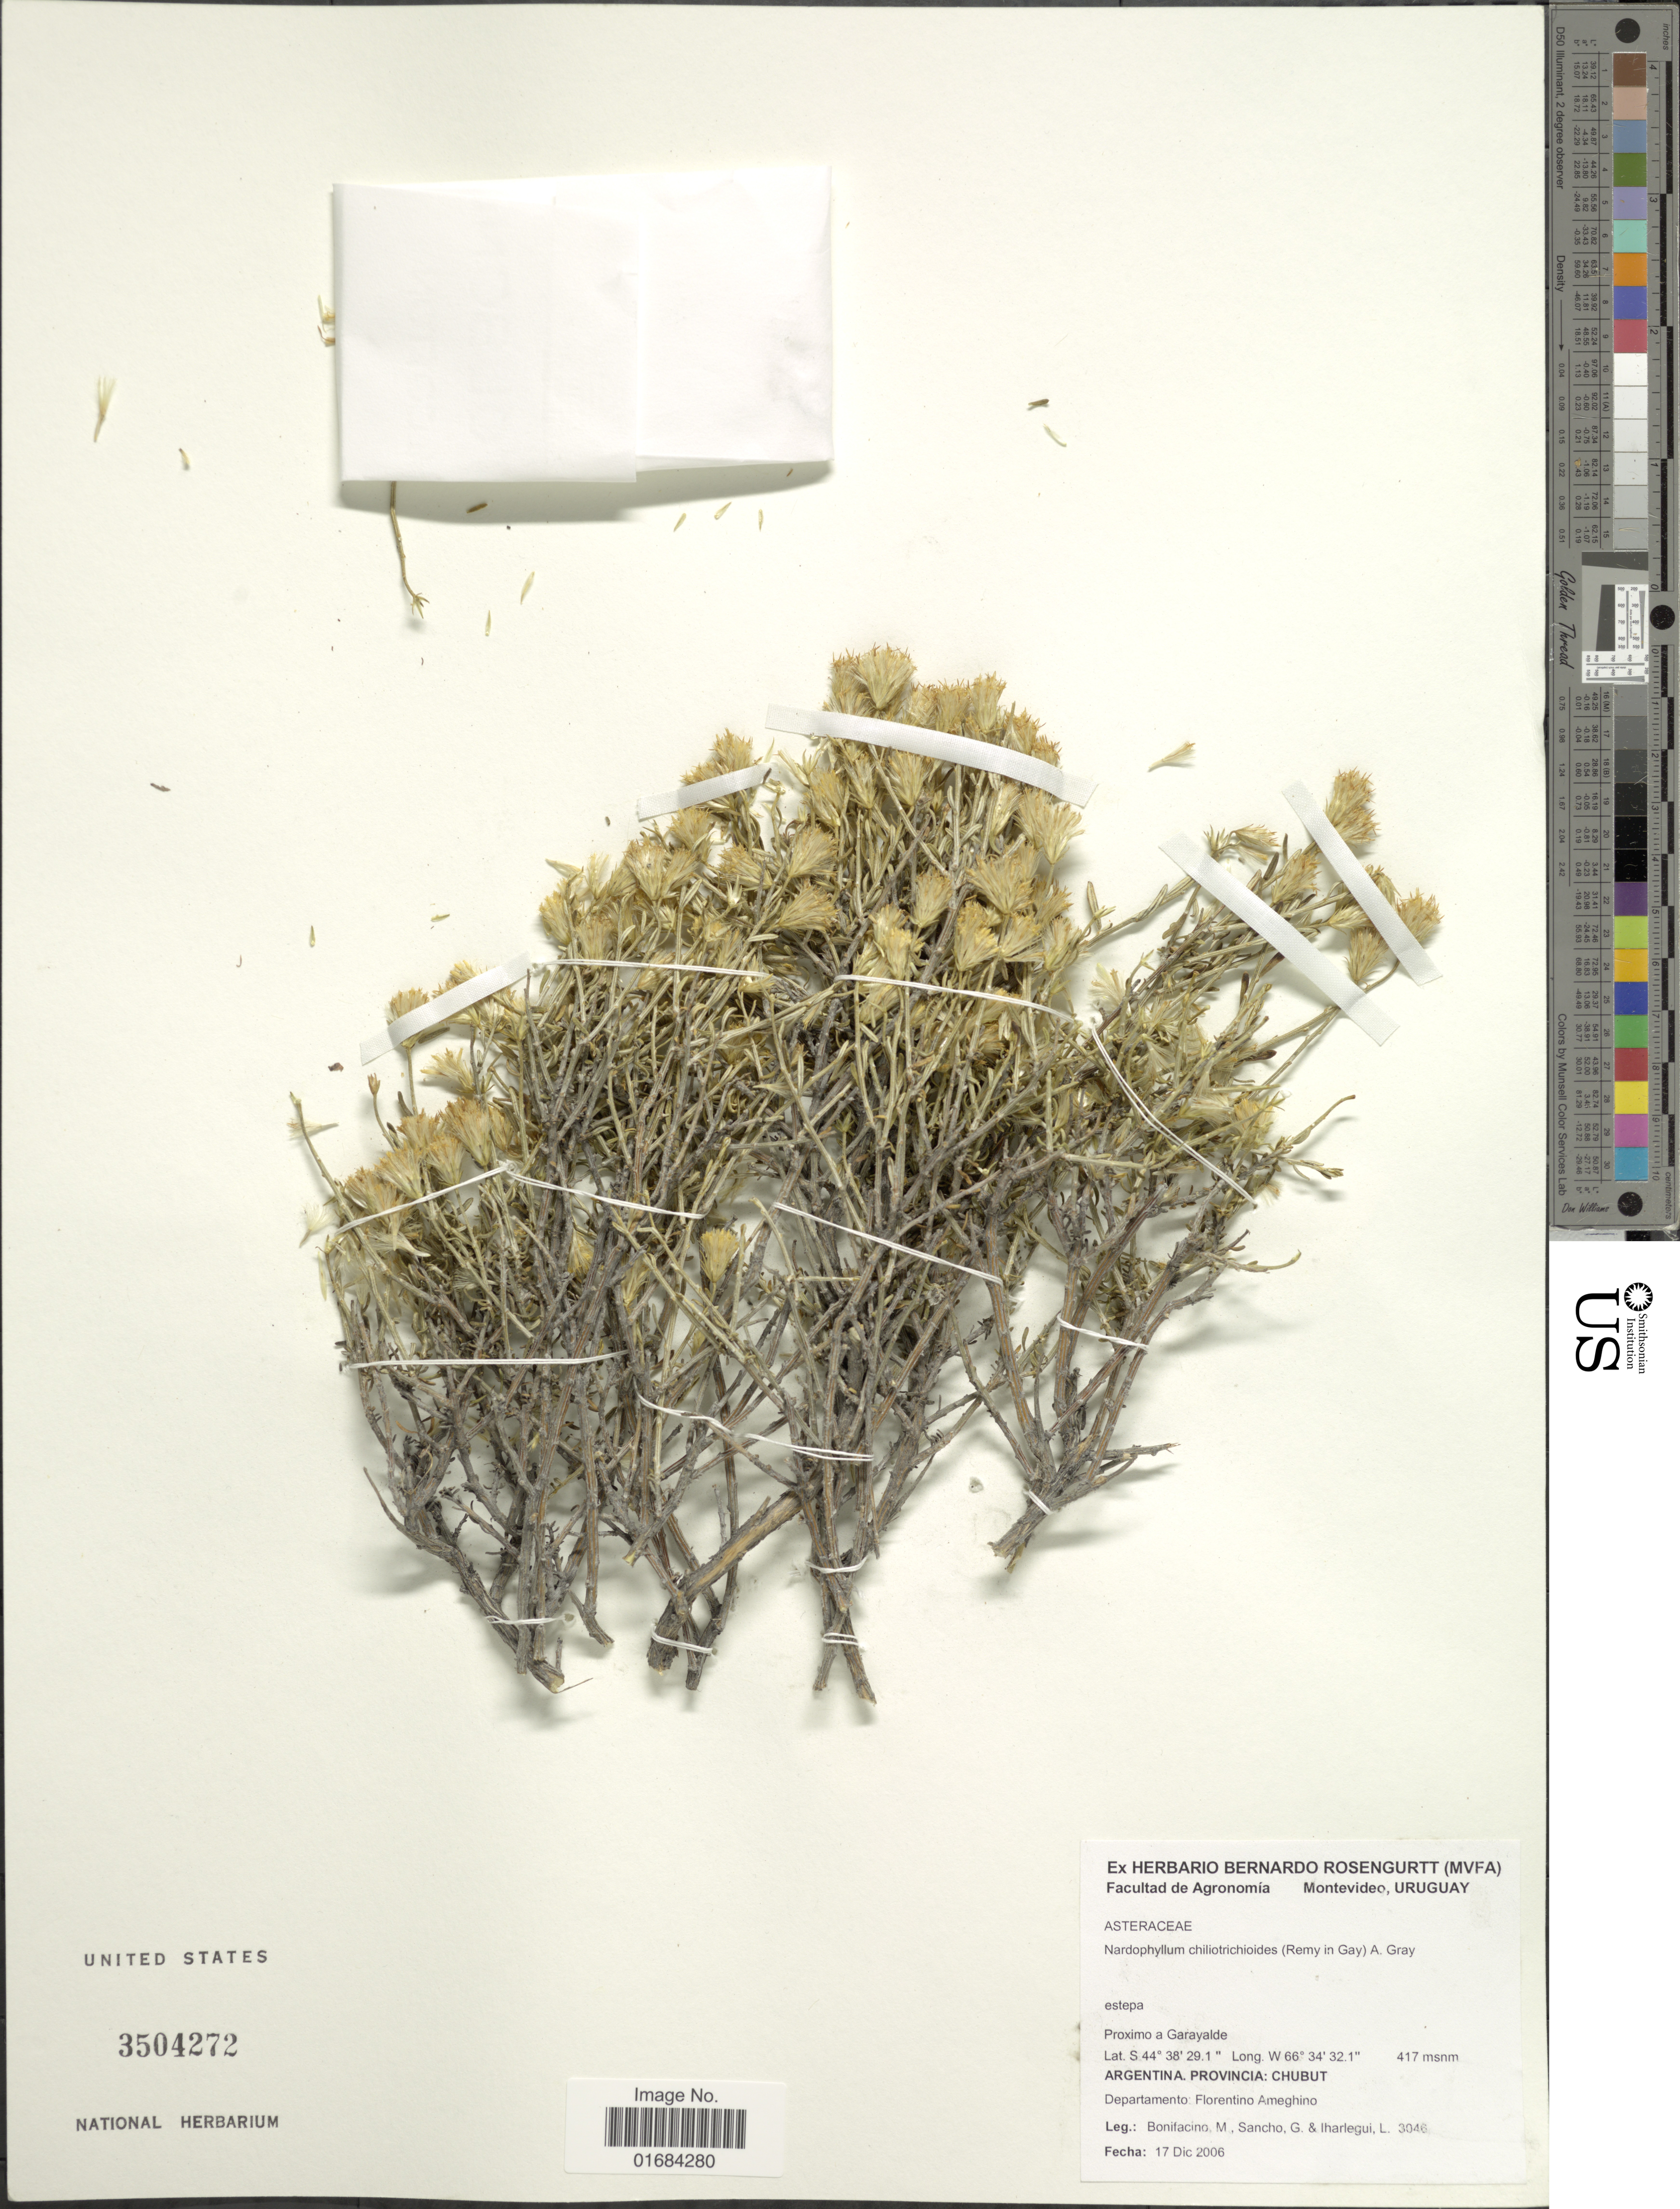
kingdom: Plantae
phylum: Tracheophyta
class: Magnoliopsida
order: Asterales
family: Asteraceae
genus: Nardophyllum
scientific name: Nardophyllum chiliotrichoides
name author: (J. Rémy) A. Gray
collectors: M. Bonifacino, G. Sancho & L. Iharlegui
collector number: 3046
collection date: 2006-12-17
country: Argentina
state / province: Chubut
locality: Proximo a Garayalde, Departamento: Florentino Ameghino.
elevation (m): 417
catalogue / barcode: US 3504272